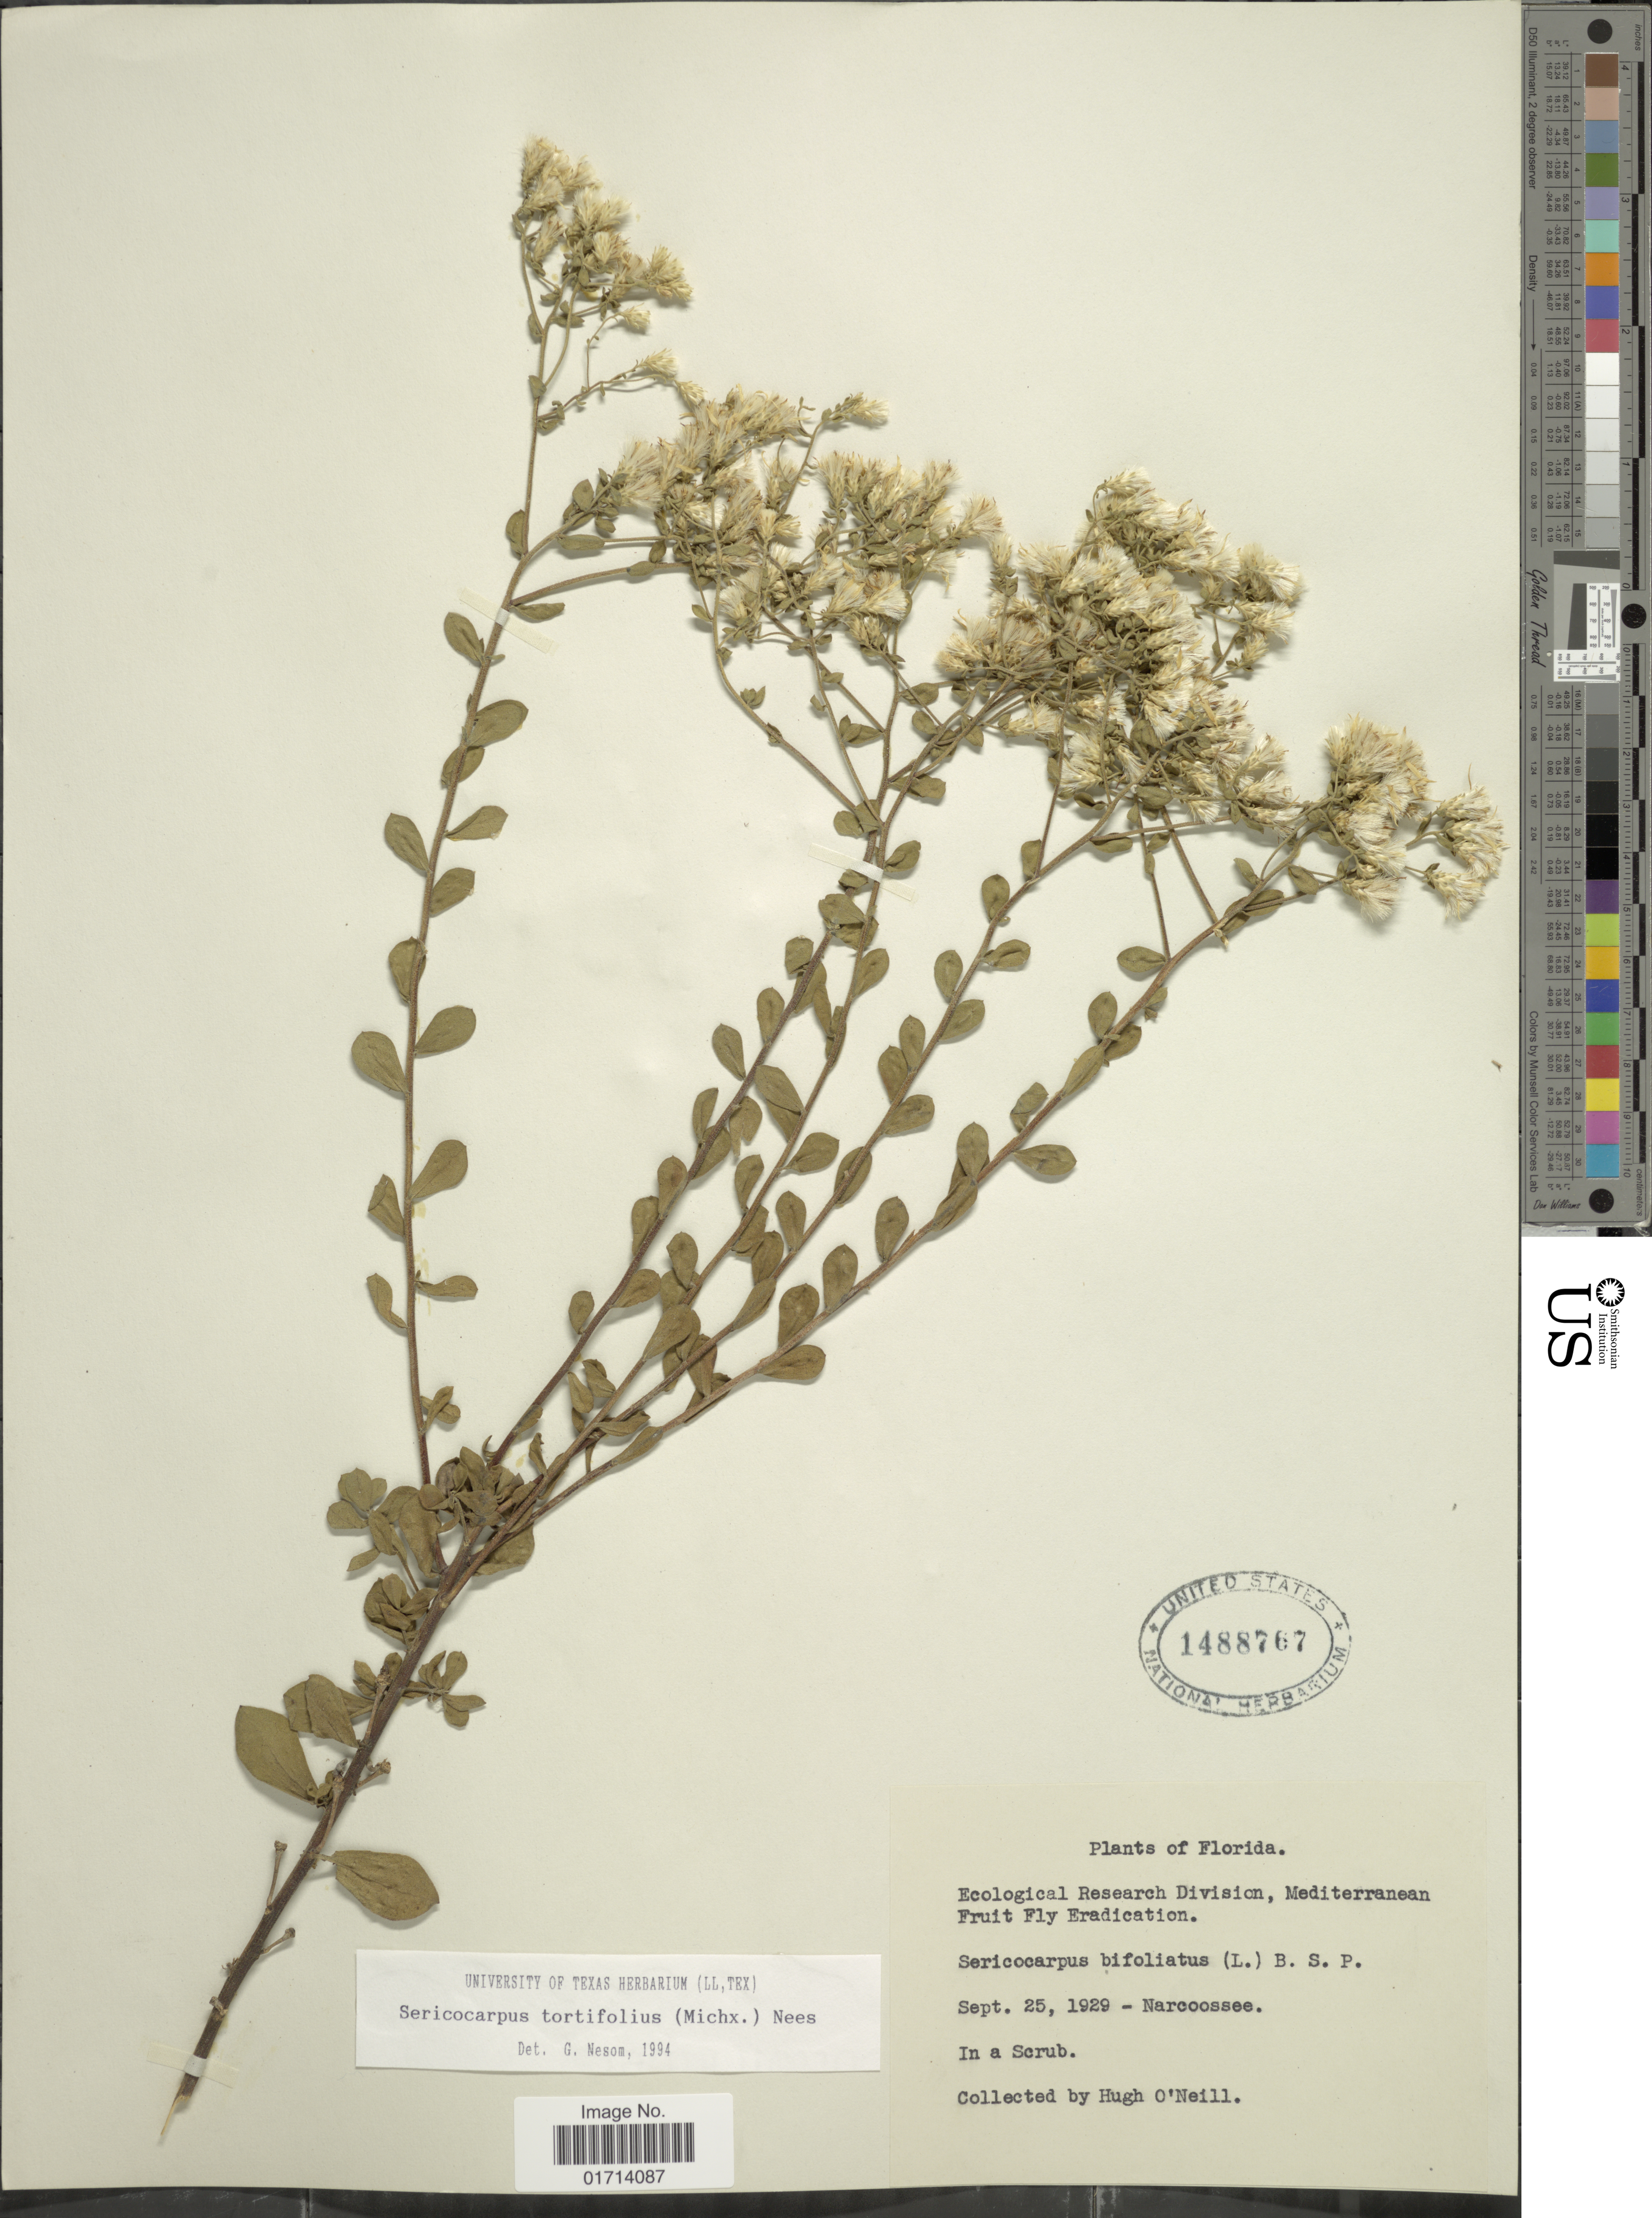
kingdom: Plantae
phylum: Tracheophyta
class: Magnoliopsida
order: Asterales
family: Asteraceae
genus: Sericocarpus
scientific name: Sericocarpus tortifolius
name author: (Michx.) Nees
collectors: H. T. O' Neill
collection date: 1929-09-25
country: United States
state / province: Florida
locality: Narcoossee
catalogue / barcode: US 1488767